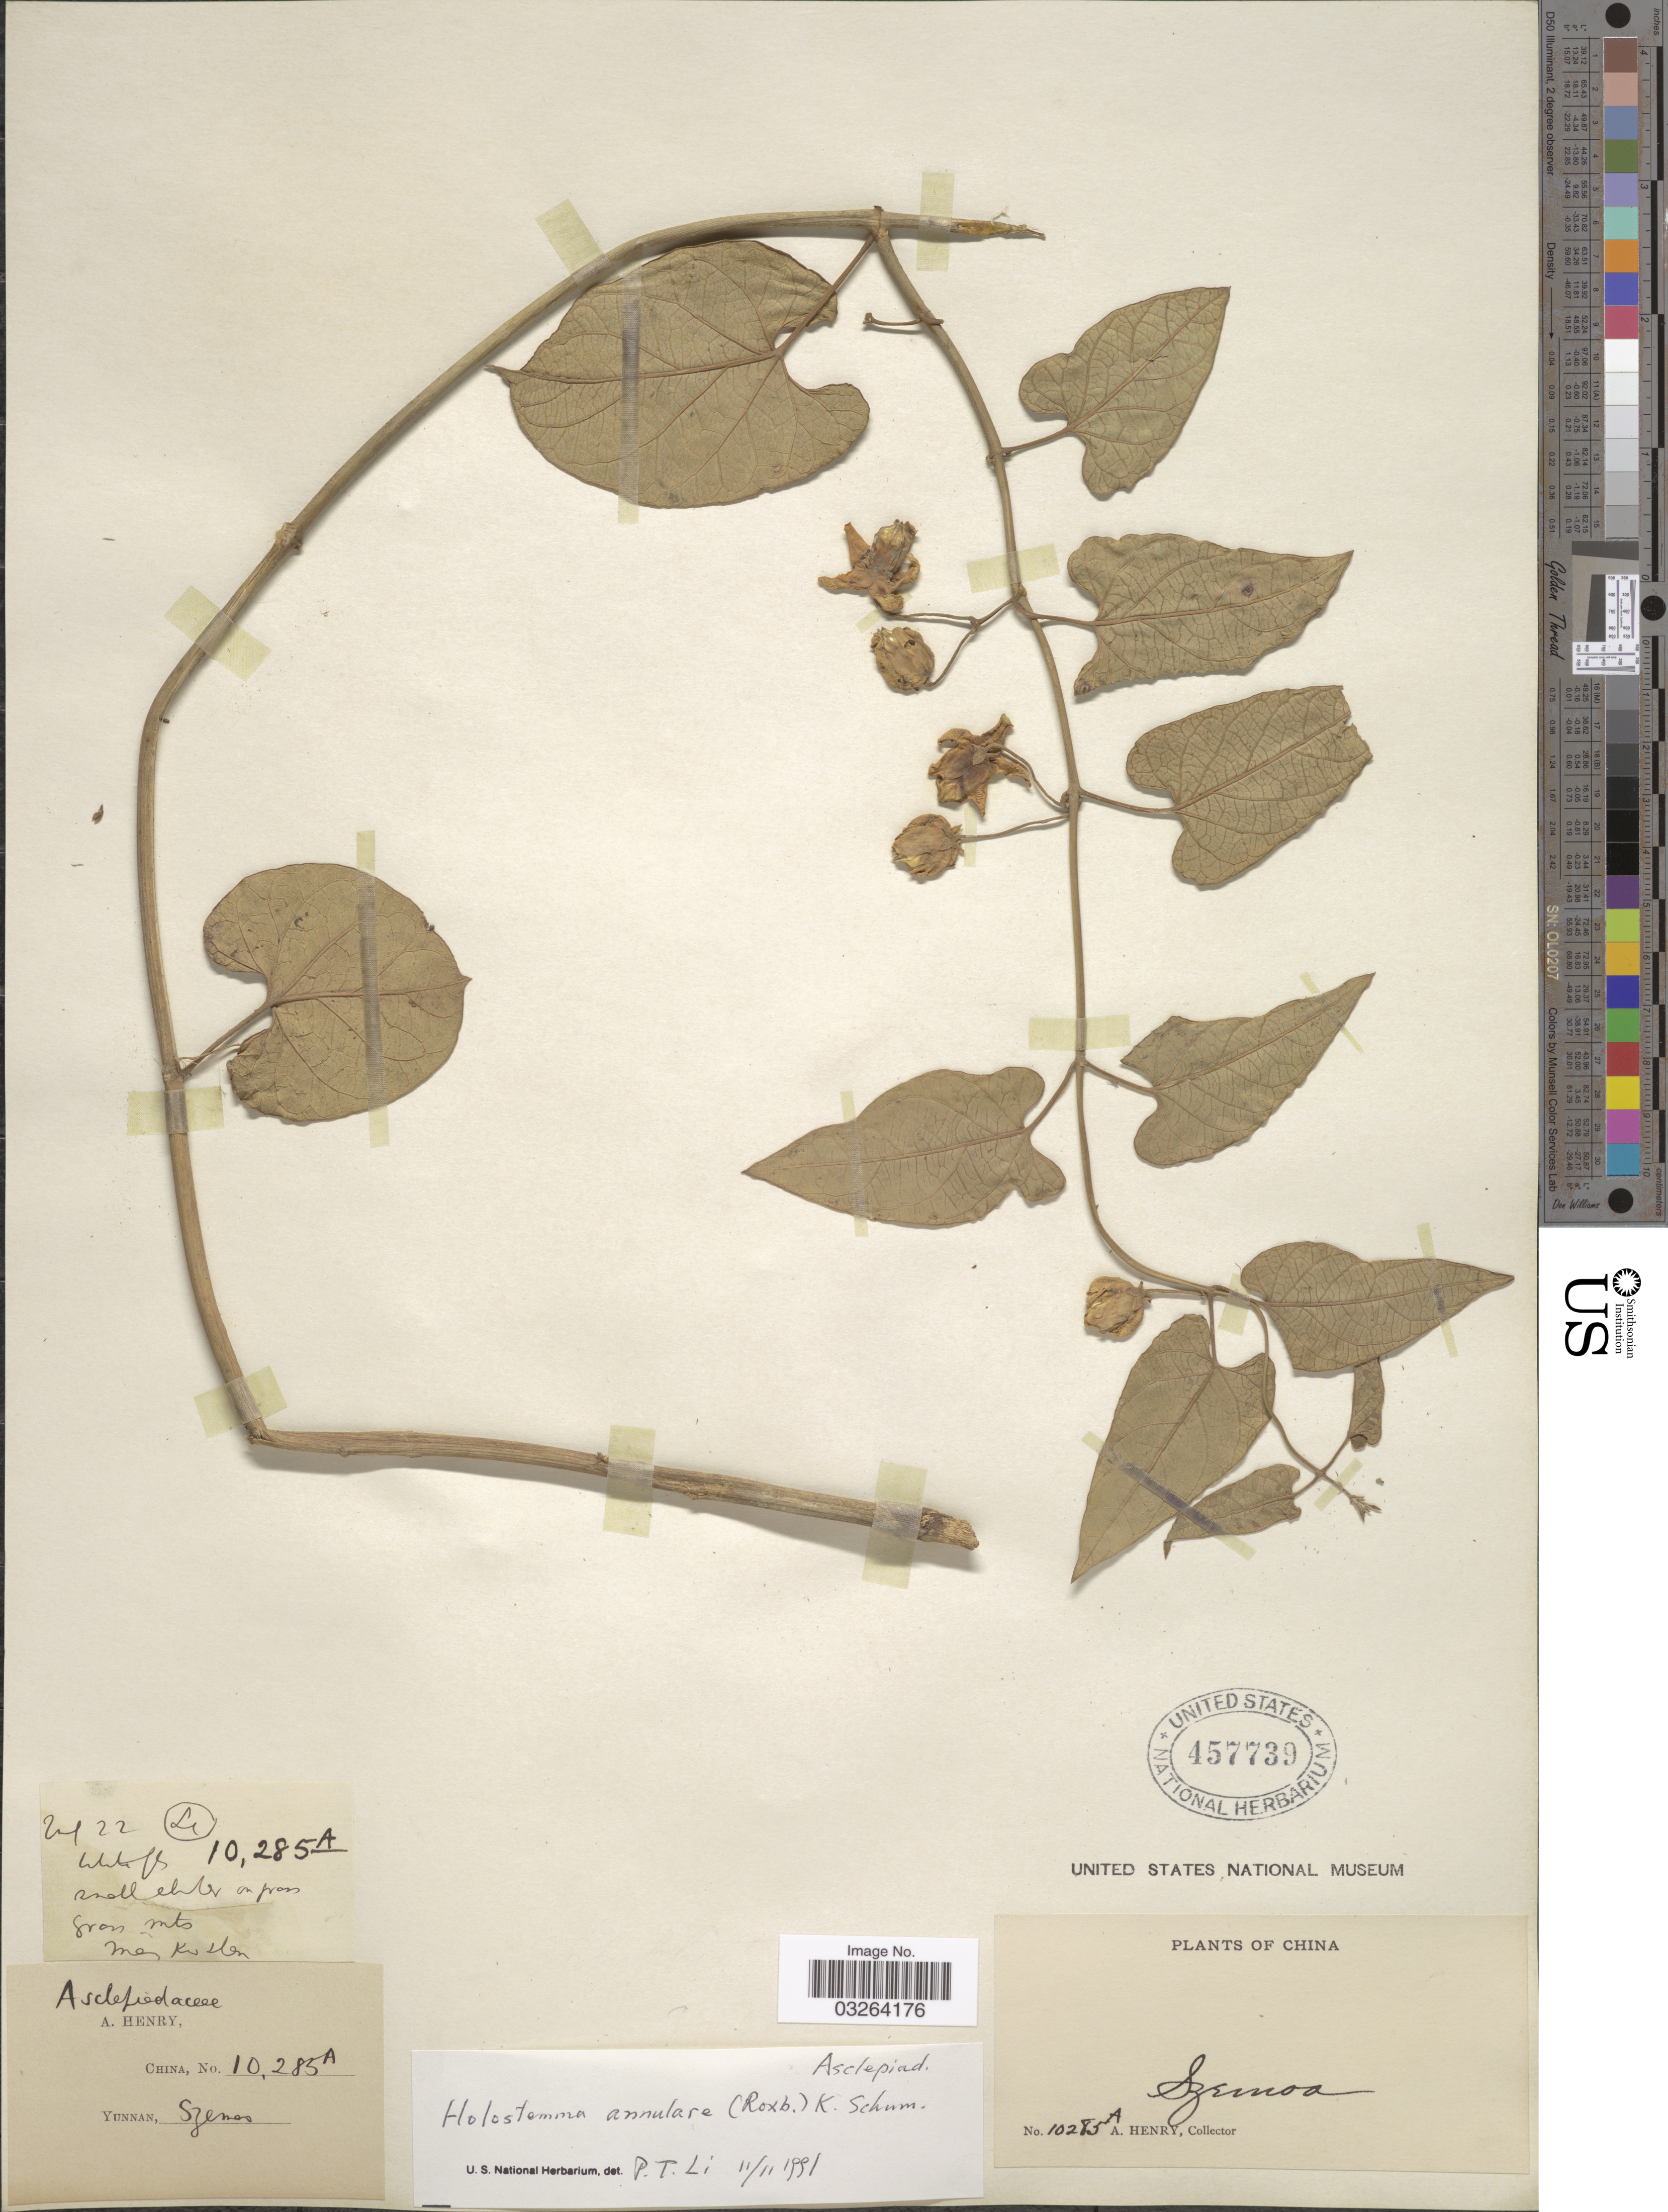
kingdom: Plantae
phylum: Tracheophyta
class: Magnoliopsida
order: Gentianales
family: Apocynaceae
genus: Holostemma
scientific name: Holostemma annulare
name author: (Roxb.) K. Schum.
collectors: A. Henry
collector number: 10285 A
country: China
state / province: Yunnan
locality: Szemoa. Mang Kuo shan. Li.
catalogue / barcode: US 457739